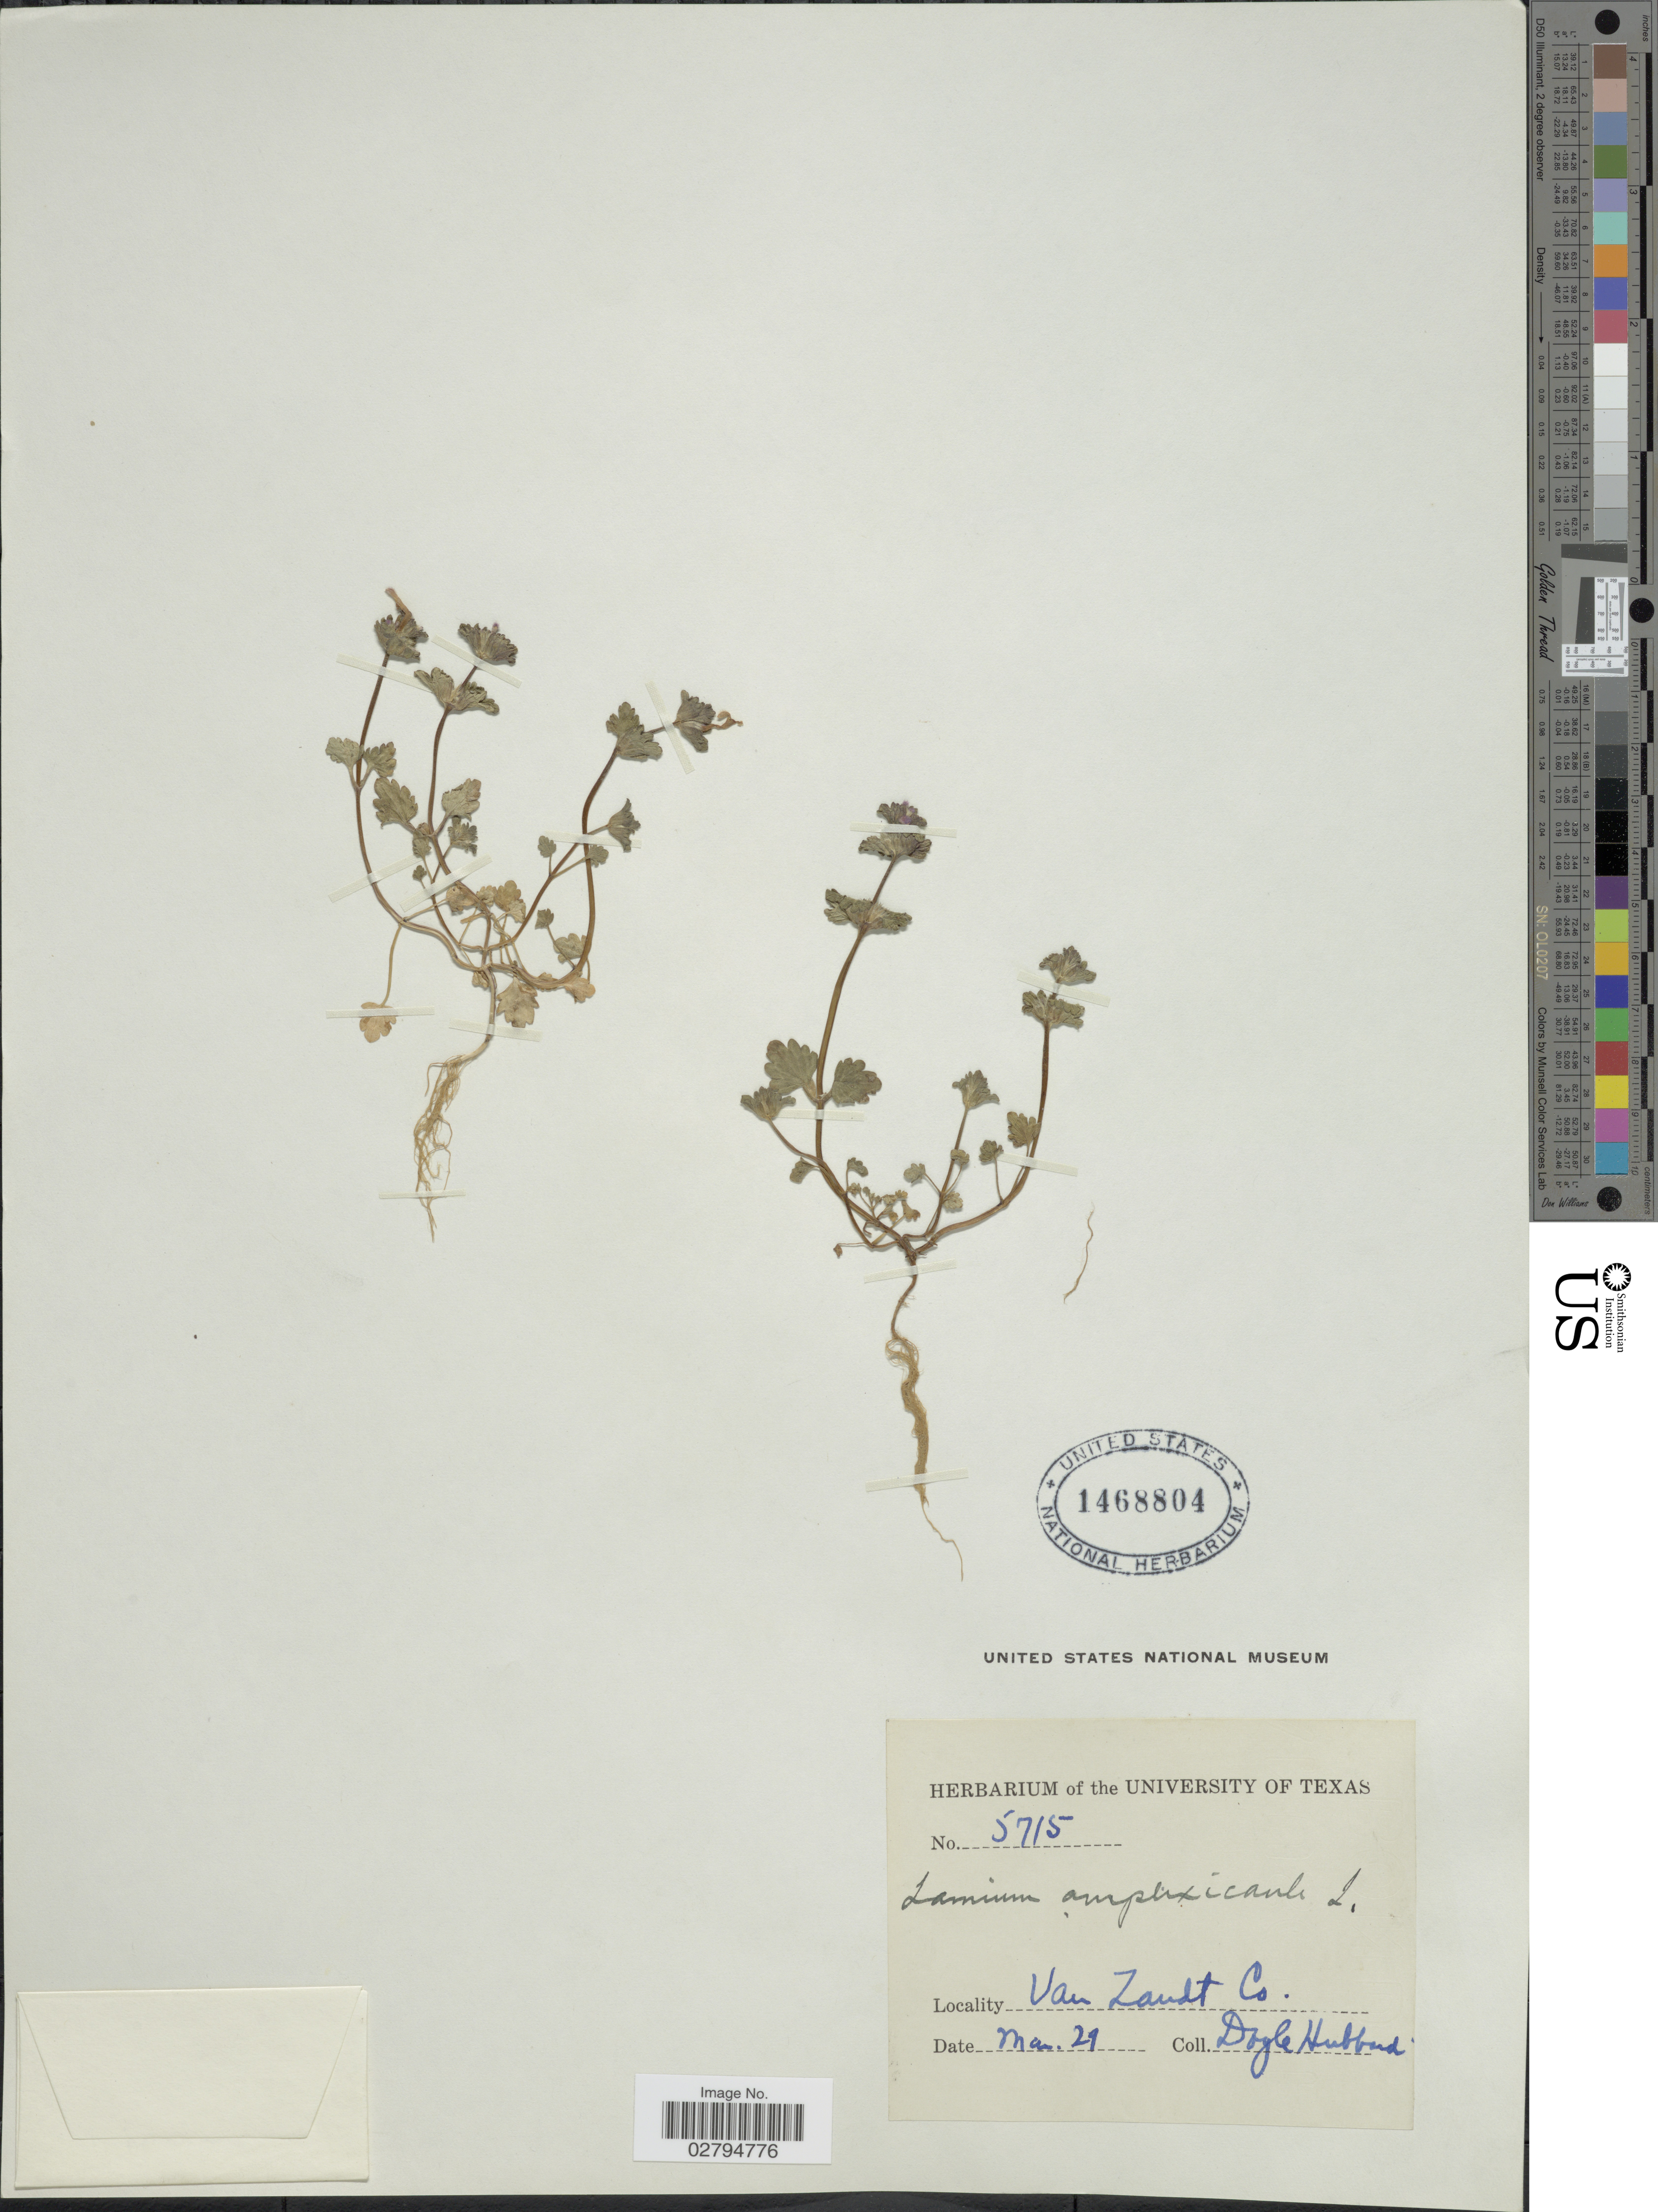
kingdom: Plantae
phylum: Tracheophyta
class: Magnoliopsida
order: Lamiales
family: Lamiaceae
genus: Lamium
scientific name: Lamium amplexicaule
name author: L.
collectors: D. Hubbard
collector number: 5715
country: United States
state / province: Texas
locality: Van Zandt Co.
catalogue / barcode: US 1468804